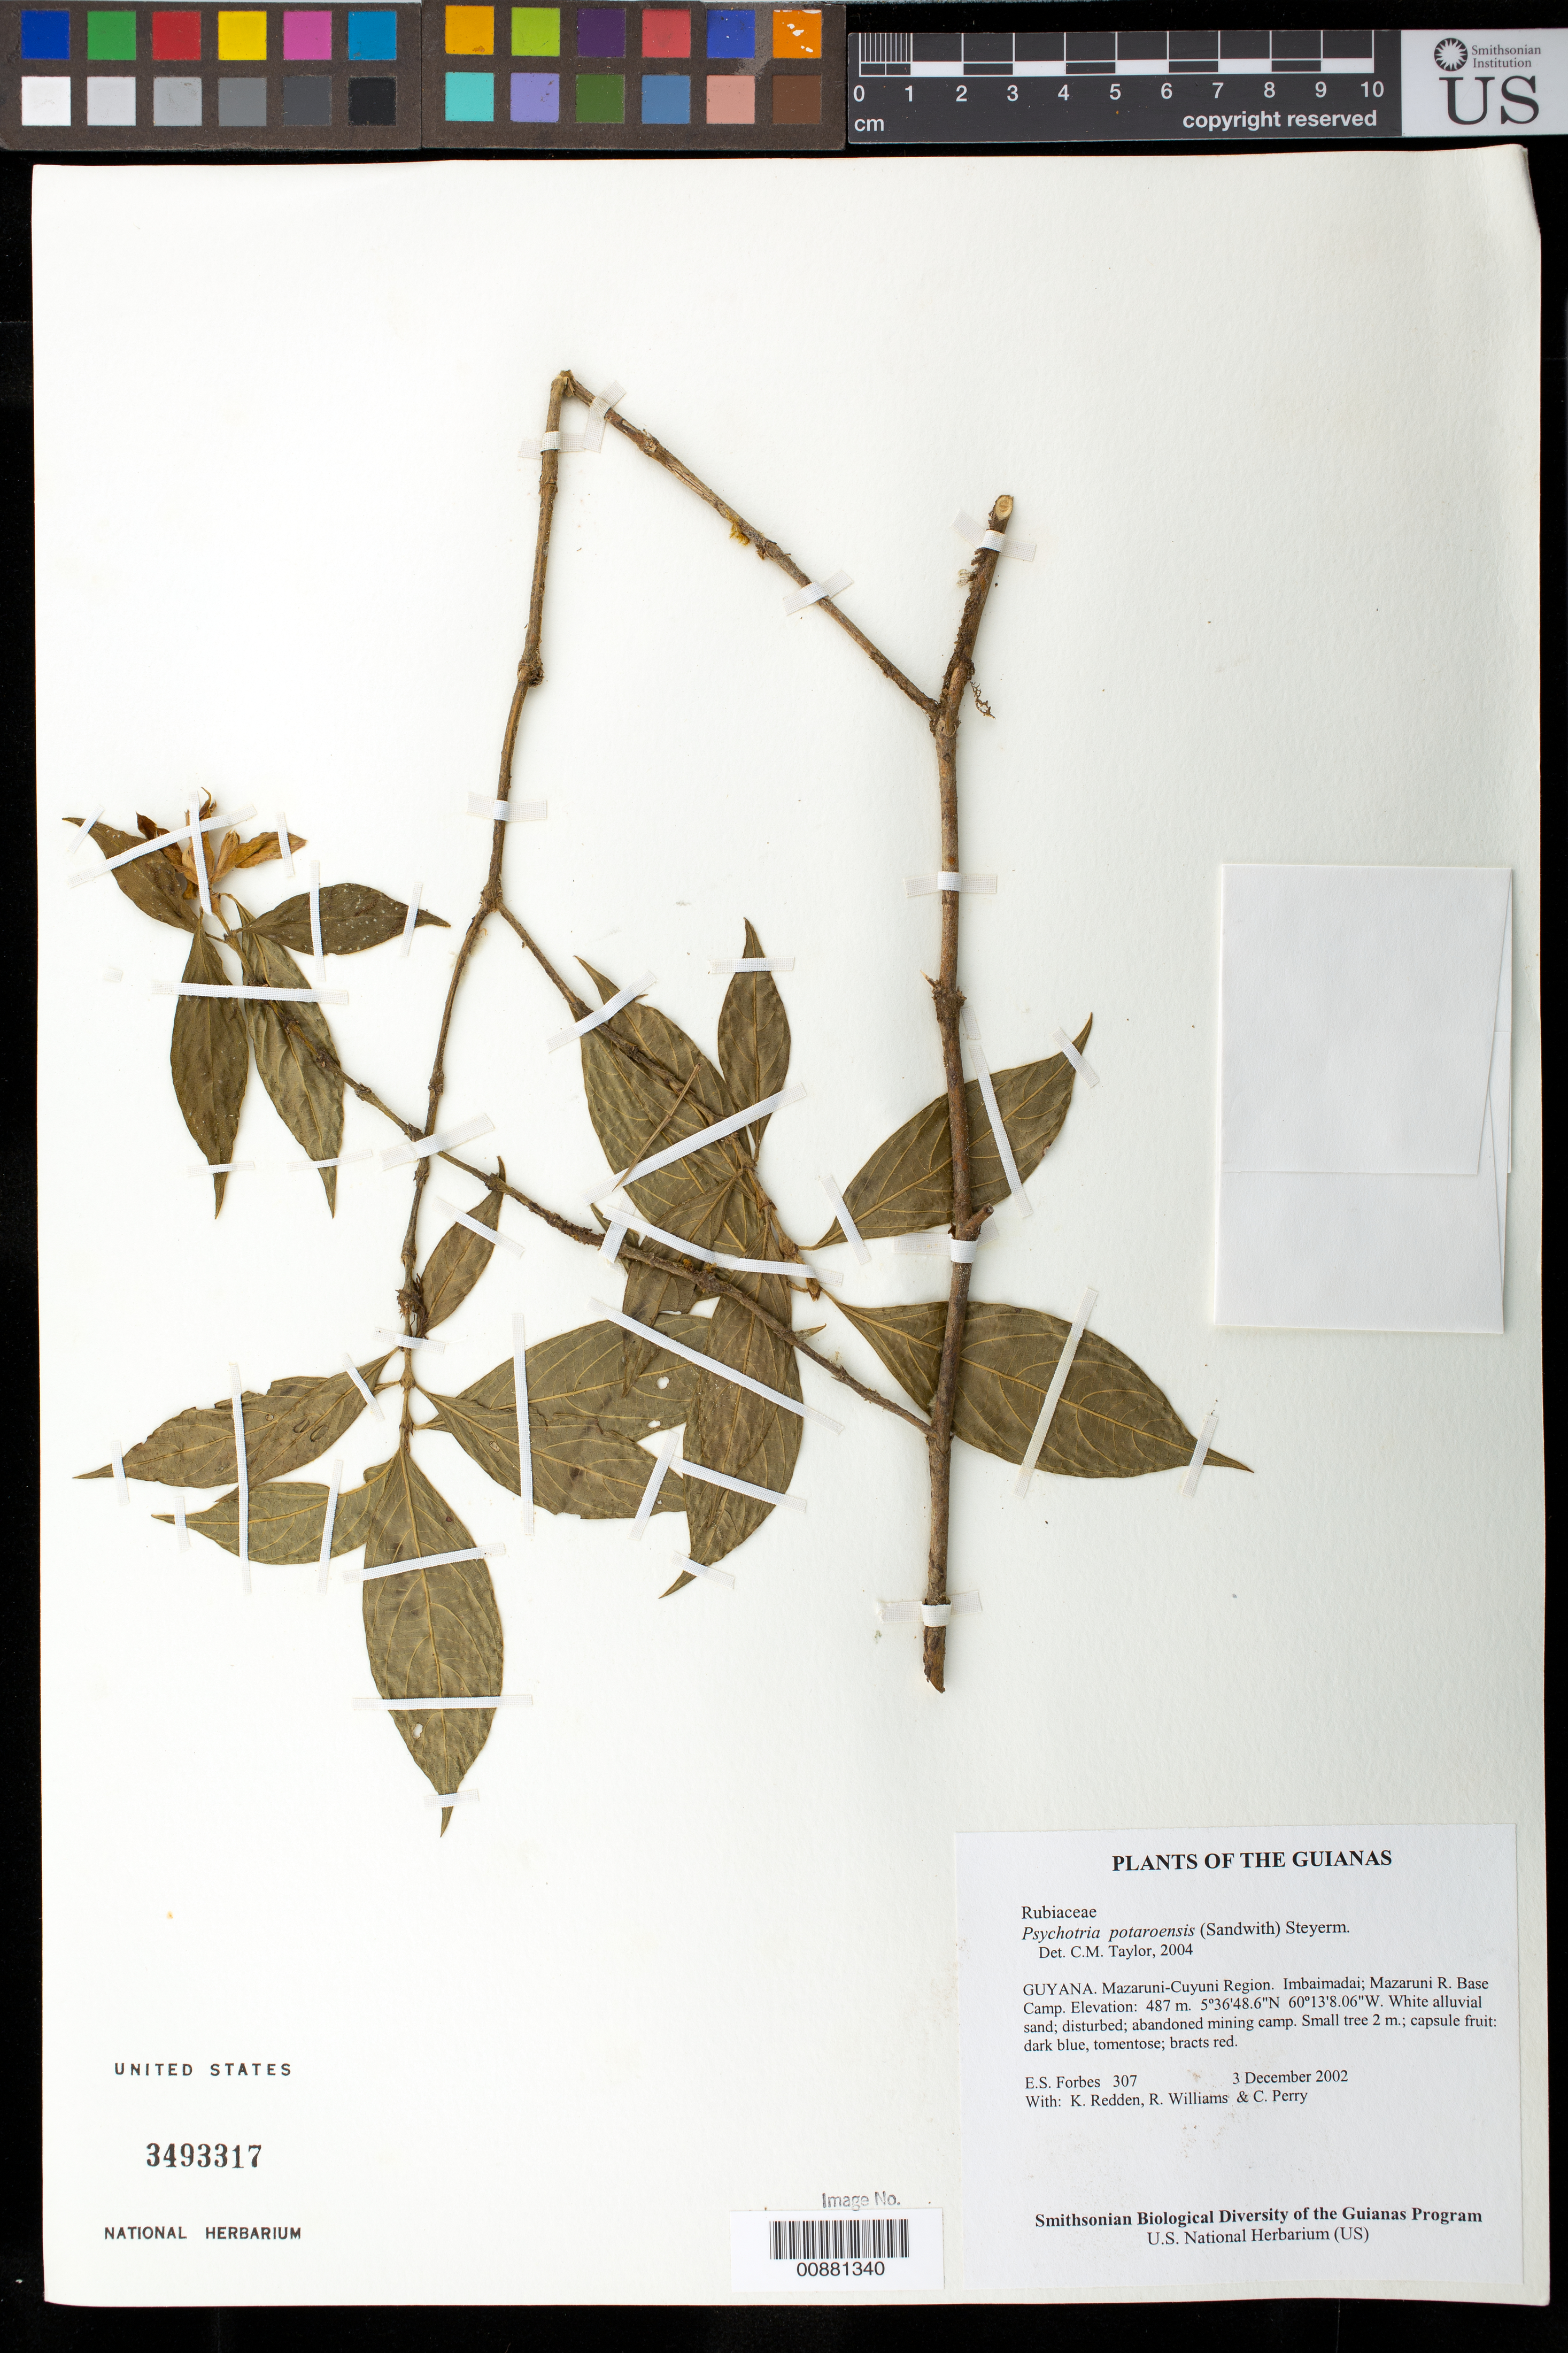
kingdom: Plantae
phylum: Tracheophyta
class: Magnoliopsida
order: Gentianales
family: Rubiaceae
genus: Palicourea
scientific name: Palicourea potaroensis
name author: (Sandw.) Delprete & J.H. Kirkbr.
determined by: Kirkbride, J. H.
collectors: E. Forbes, K. M. Redden, R. Williams & C. Perry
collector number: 307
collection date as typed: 3 December 2002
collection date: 2002-12-03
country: Guyana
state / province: Cuyuni-Mazaruni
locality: Imbaimadai; Mazaruni R. Base Camp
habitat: White alluvial sand; disturbed; abandoned mining camp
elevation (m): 487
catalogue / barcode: US 3493317